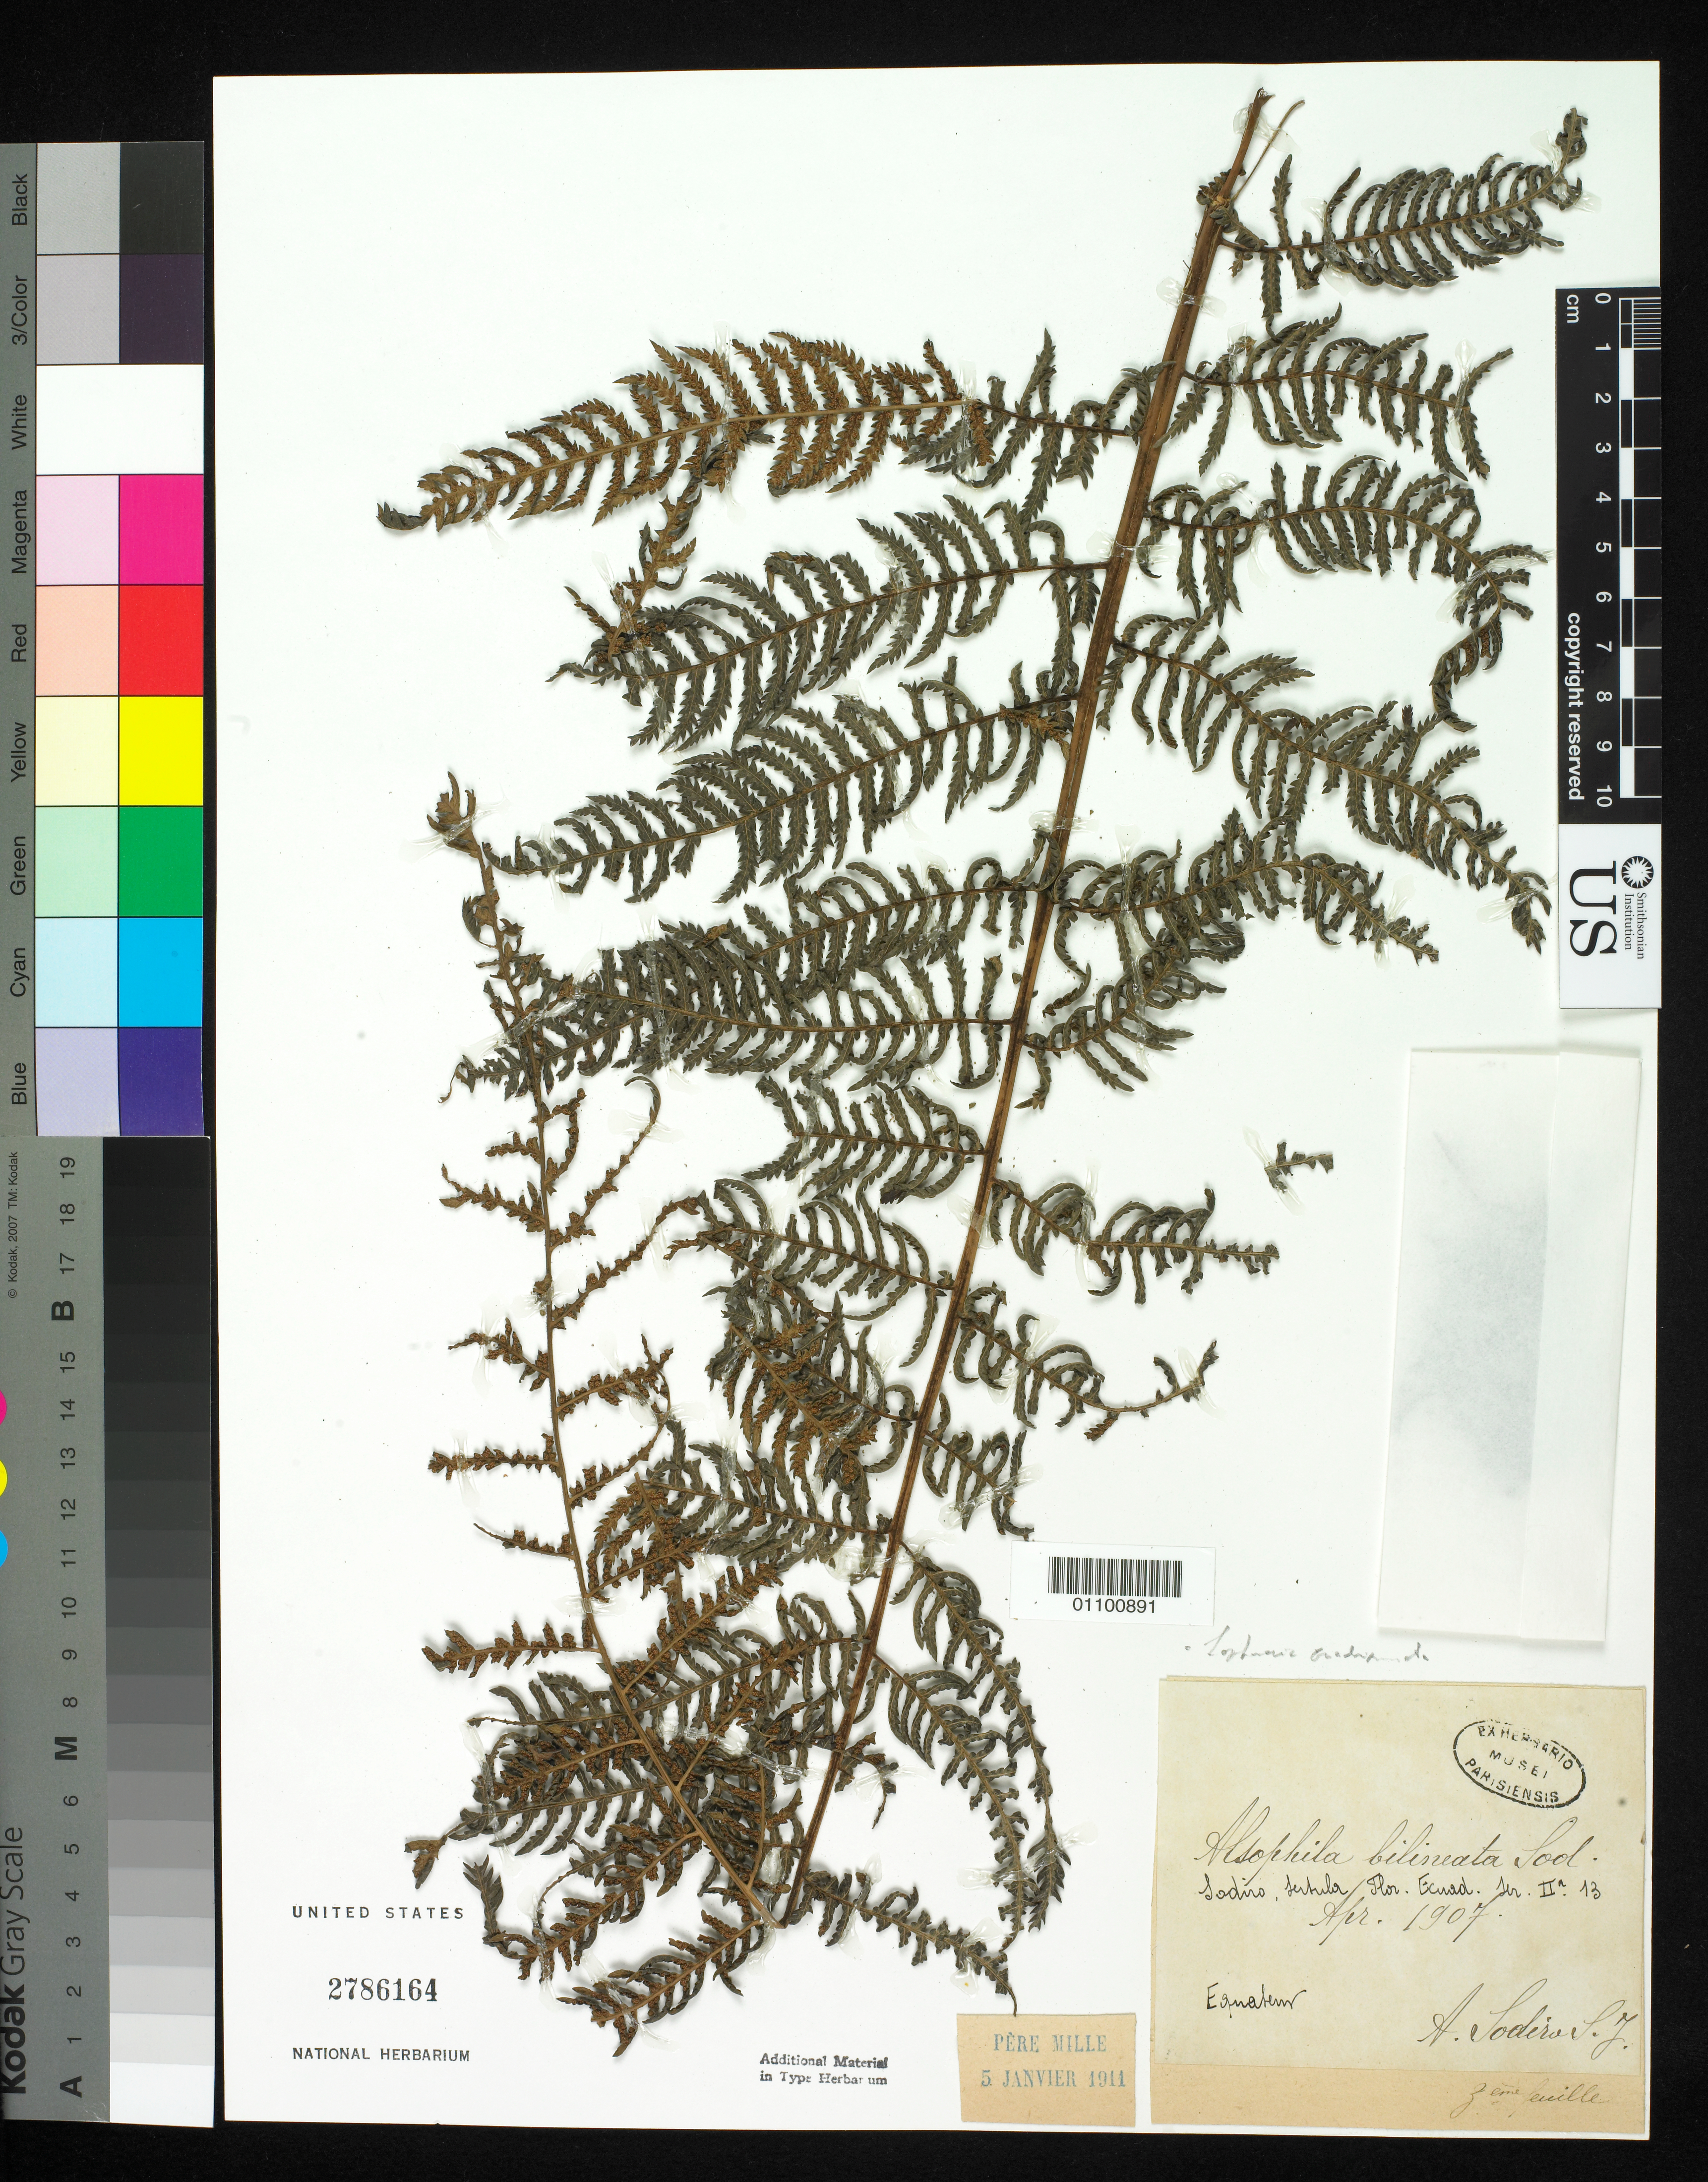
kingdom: Plantae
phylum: Tracheophyta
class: Polypodiopsida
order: Cyatheales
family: Cyatheaceae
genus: Alsophila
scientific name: Alsophila bilineata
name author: Sodiro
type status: Type Collection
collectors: L. Sodiro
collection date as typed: Apr 1907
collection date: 1907-04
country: Ecuador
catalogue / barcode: US 2786164